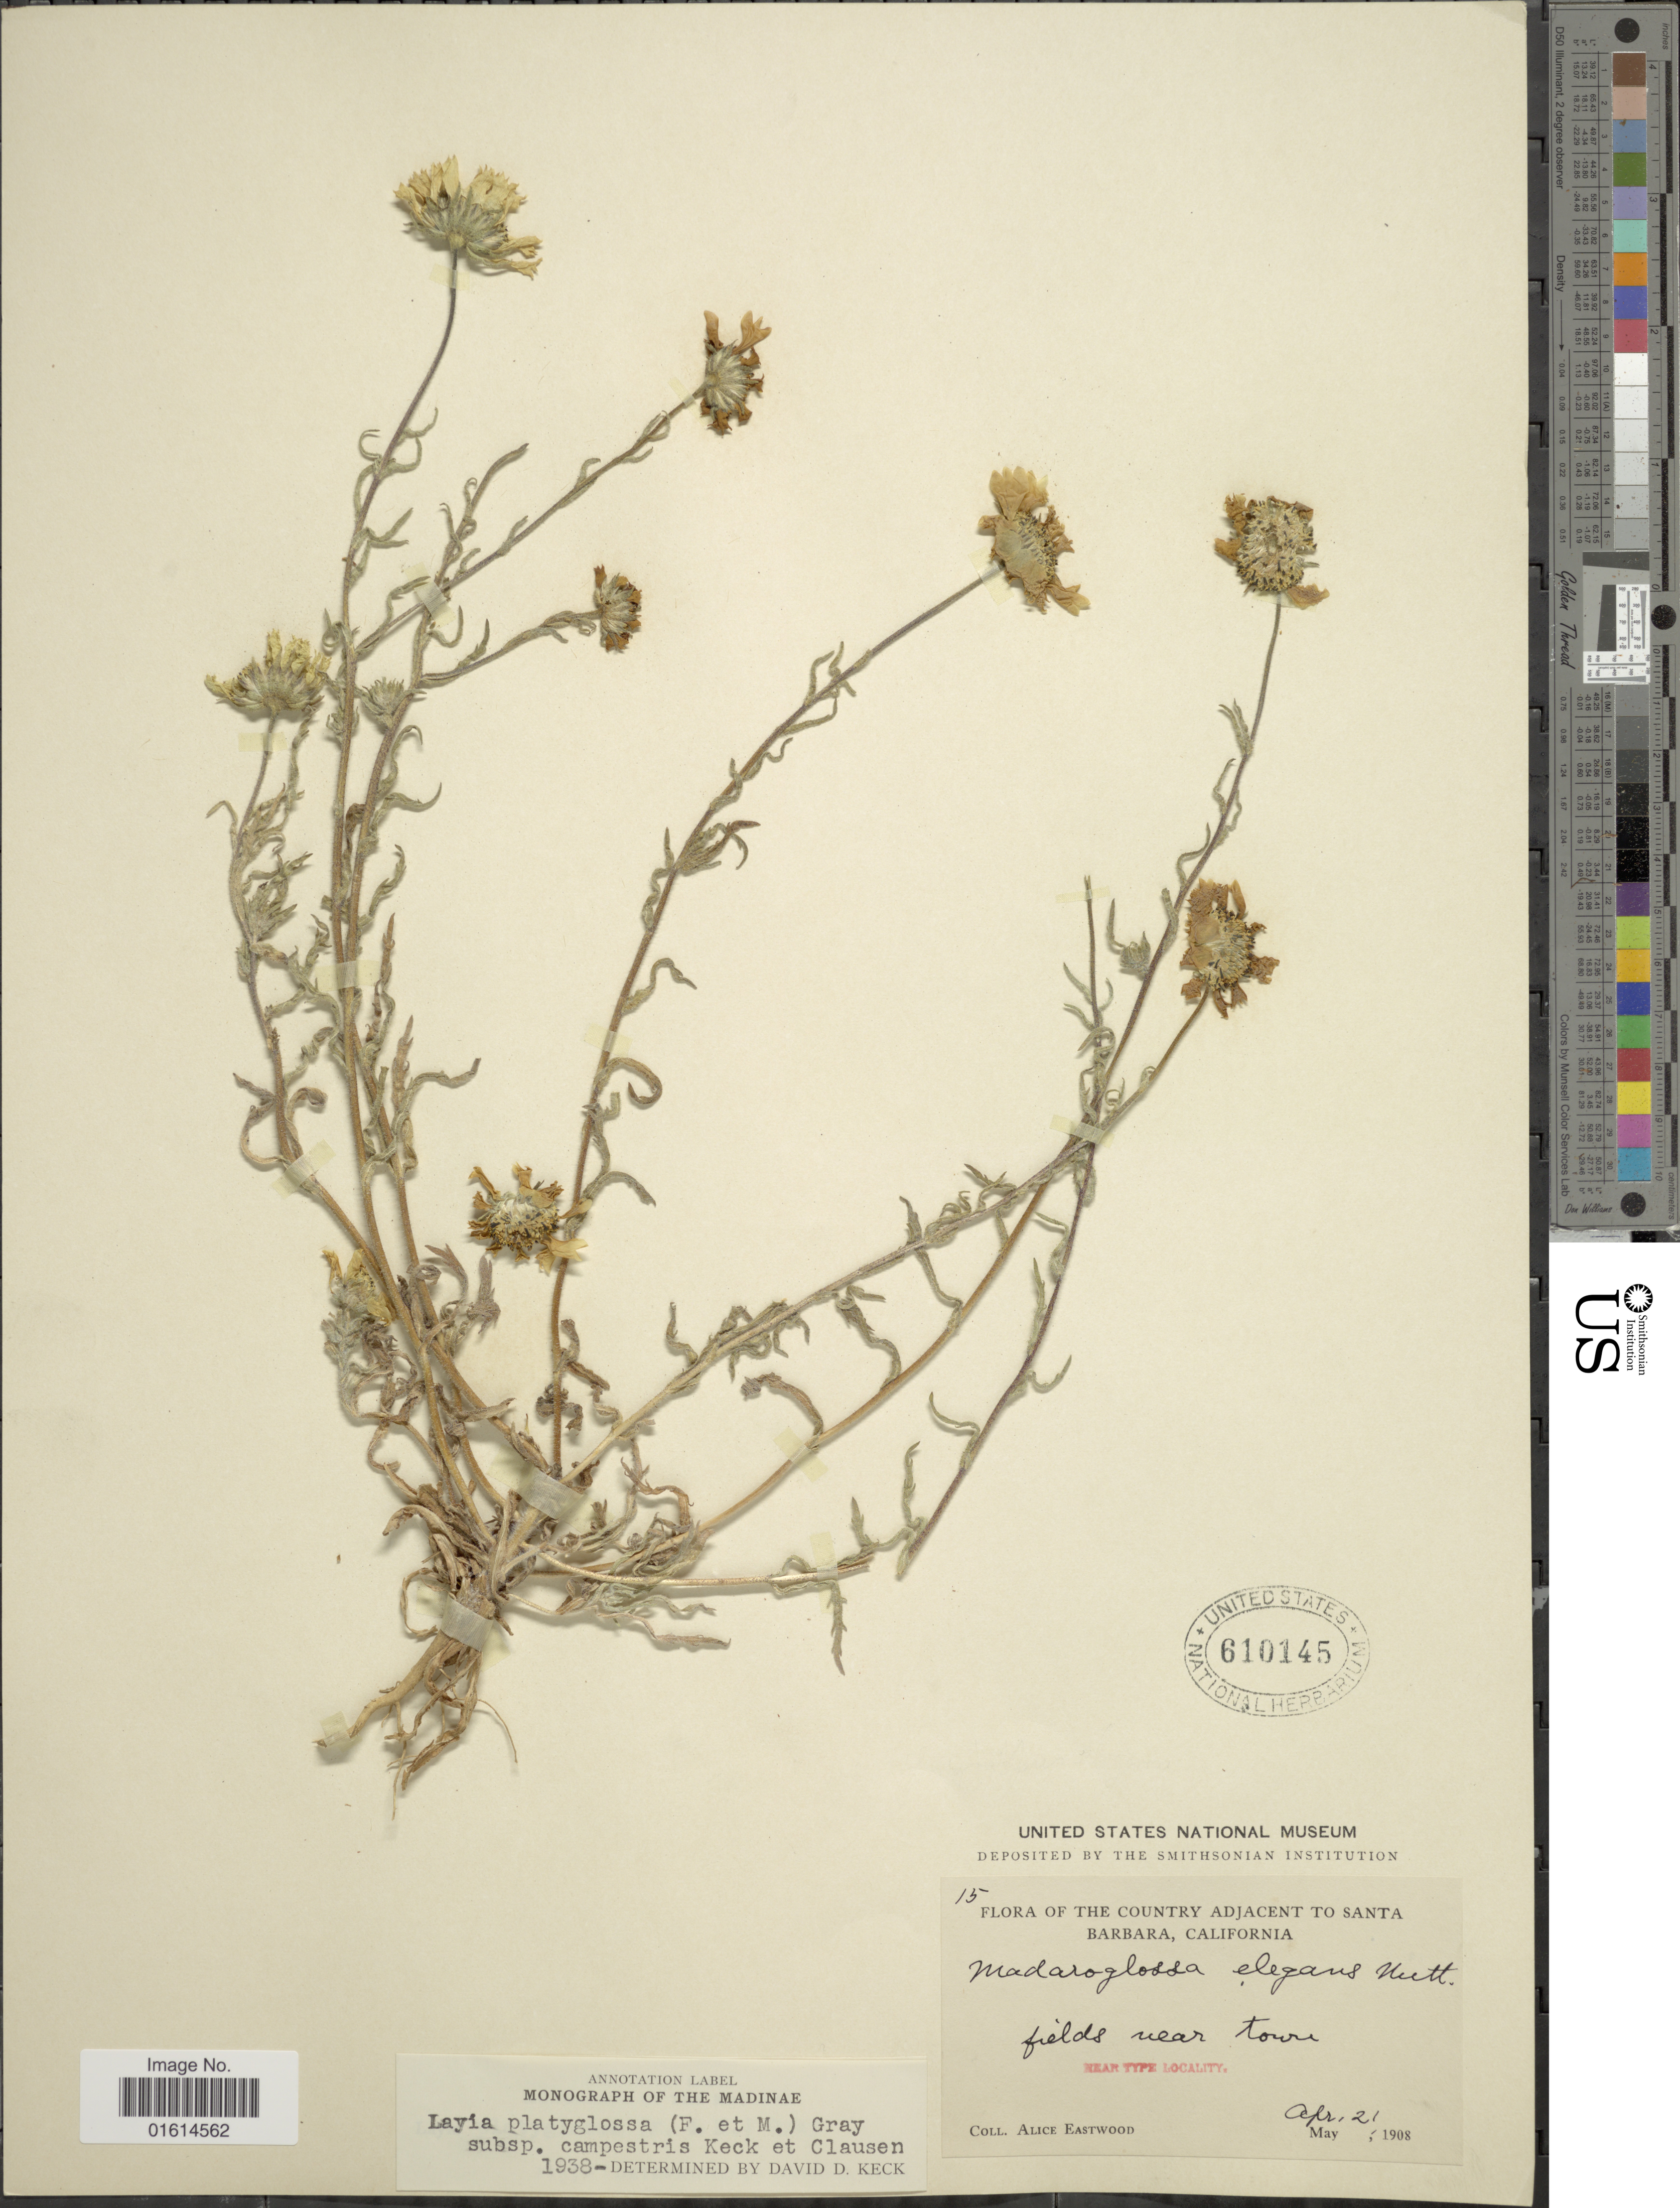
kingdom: Plantae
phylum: Tracheophyta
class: Magnoliopsida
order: Asterales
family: Asteraceae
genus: Layia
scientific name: Layia platyglossa subsp. campestris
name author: D.D. Keck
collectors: A. Eastwood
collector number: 15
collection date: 1908-04-21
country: United States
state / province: California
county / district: Santa Barbara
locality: Country Adjacent to Santa Barbara, California, near Tyoe Locality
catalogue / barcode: US 610145